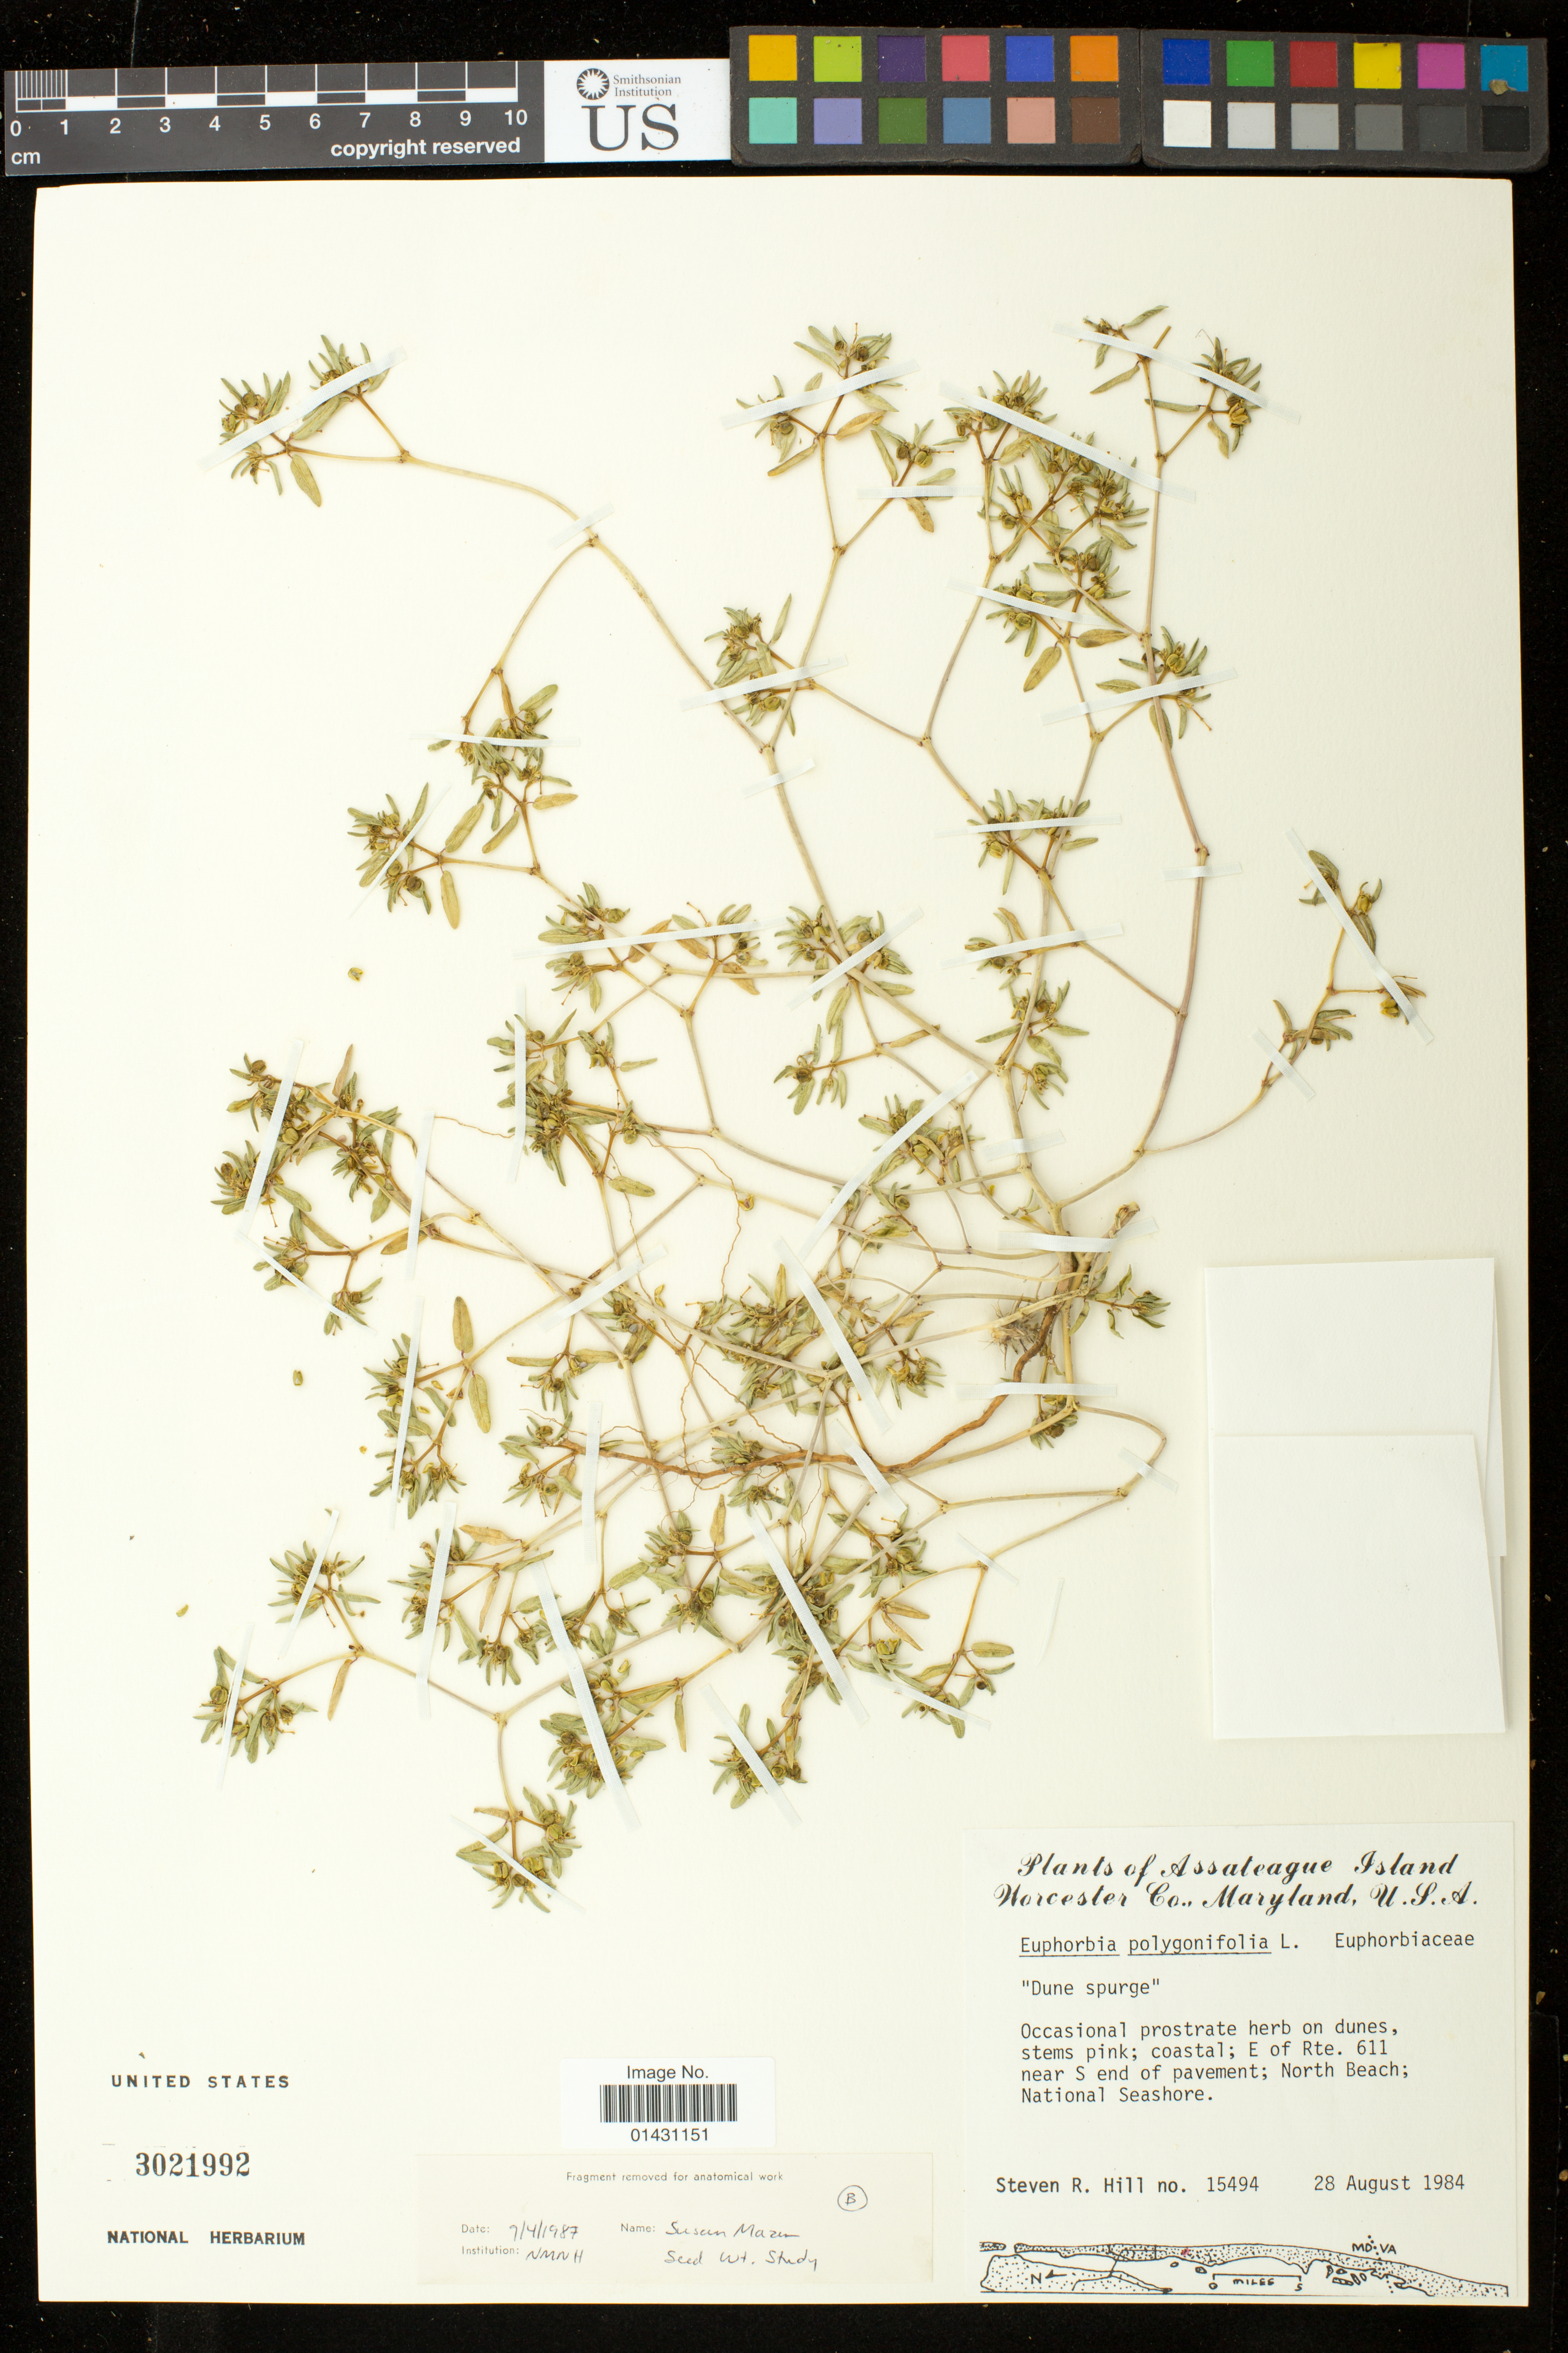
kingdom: Plantae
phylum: Tracheophyta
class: Magnoliopsida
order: Malpighiales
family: Euphorbiaceae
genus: Euphorbia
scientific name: Euphorbia polygonifolia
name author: L.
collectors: S. R. Hill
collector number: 15494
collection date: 1984-08-28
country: United States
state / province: Maryland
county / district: Worcester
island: Assateague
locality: E of Rte. 611 near S end of pavement; North Beach; National Seashore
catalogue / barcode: US 3021992